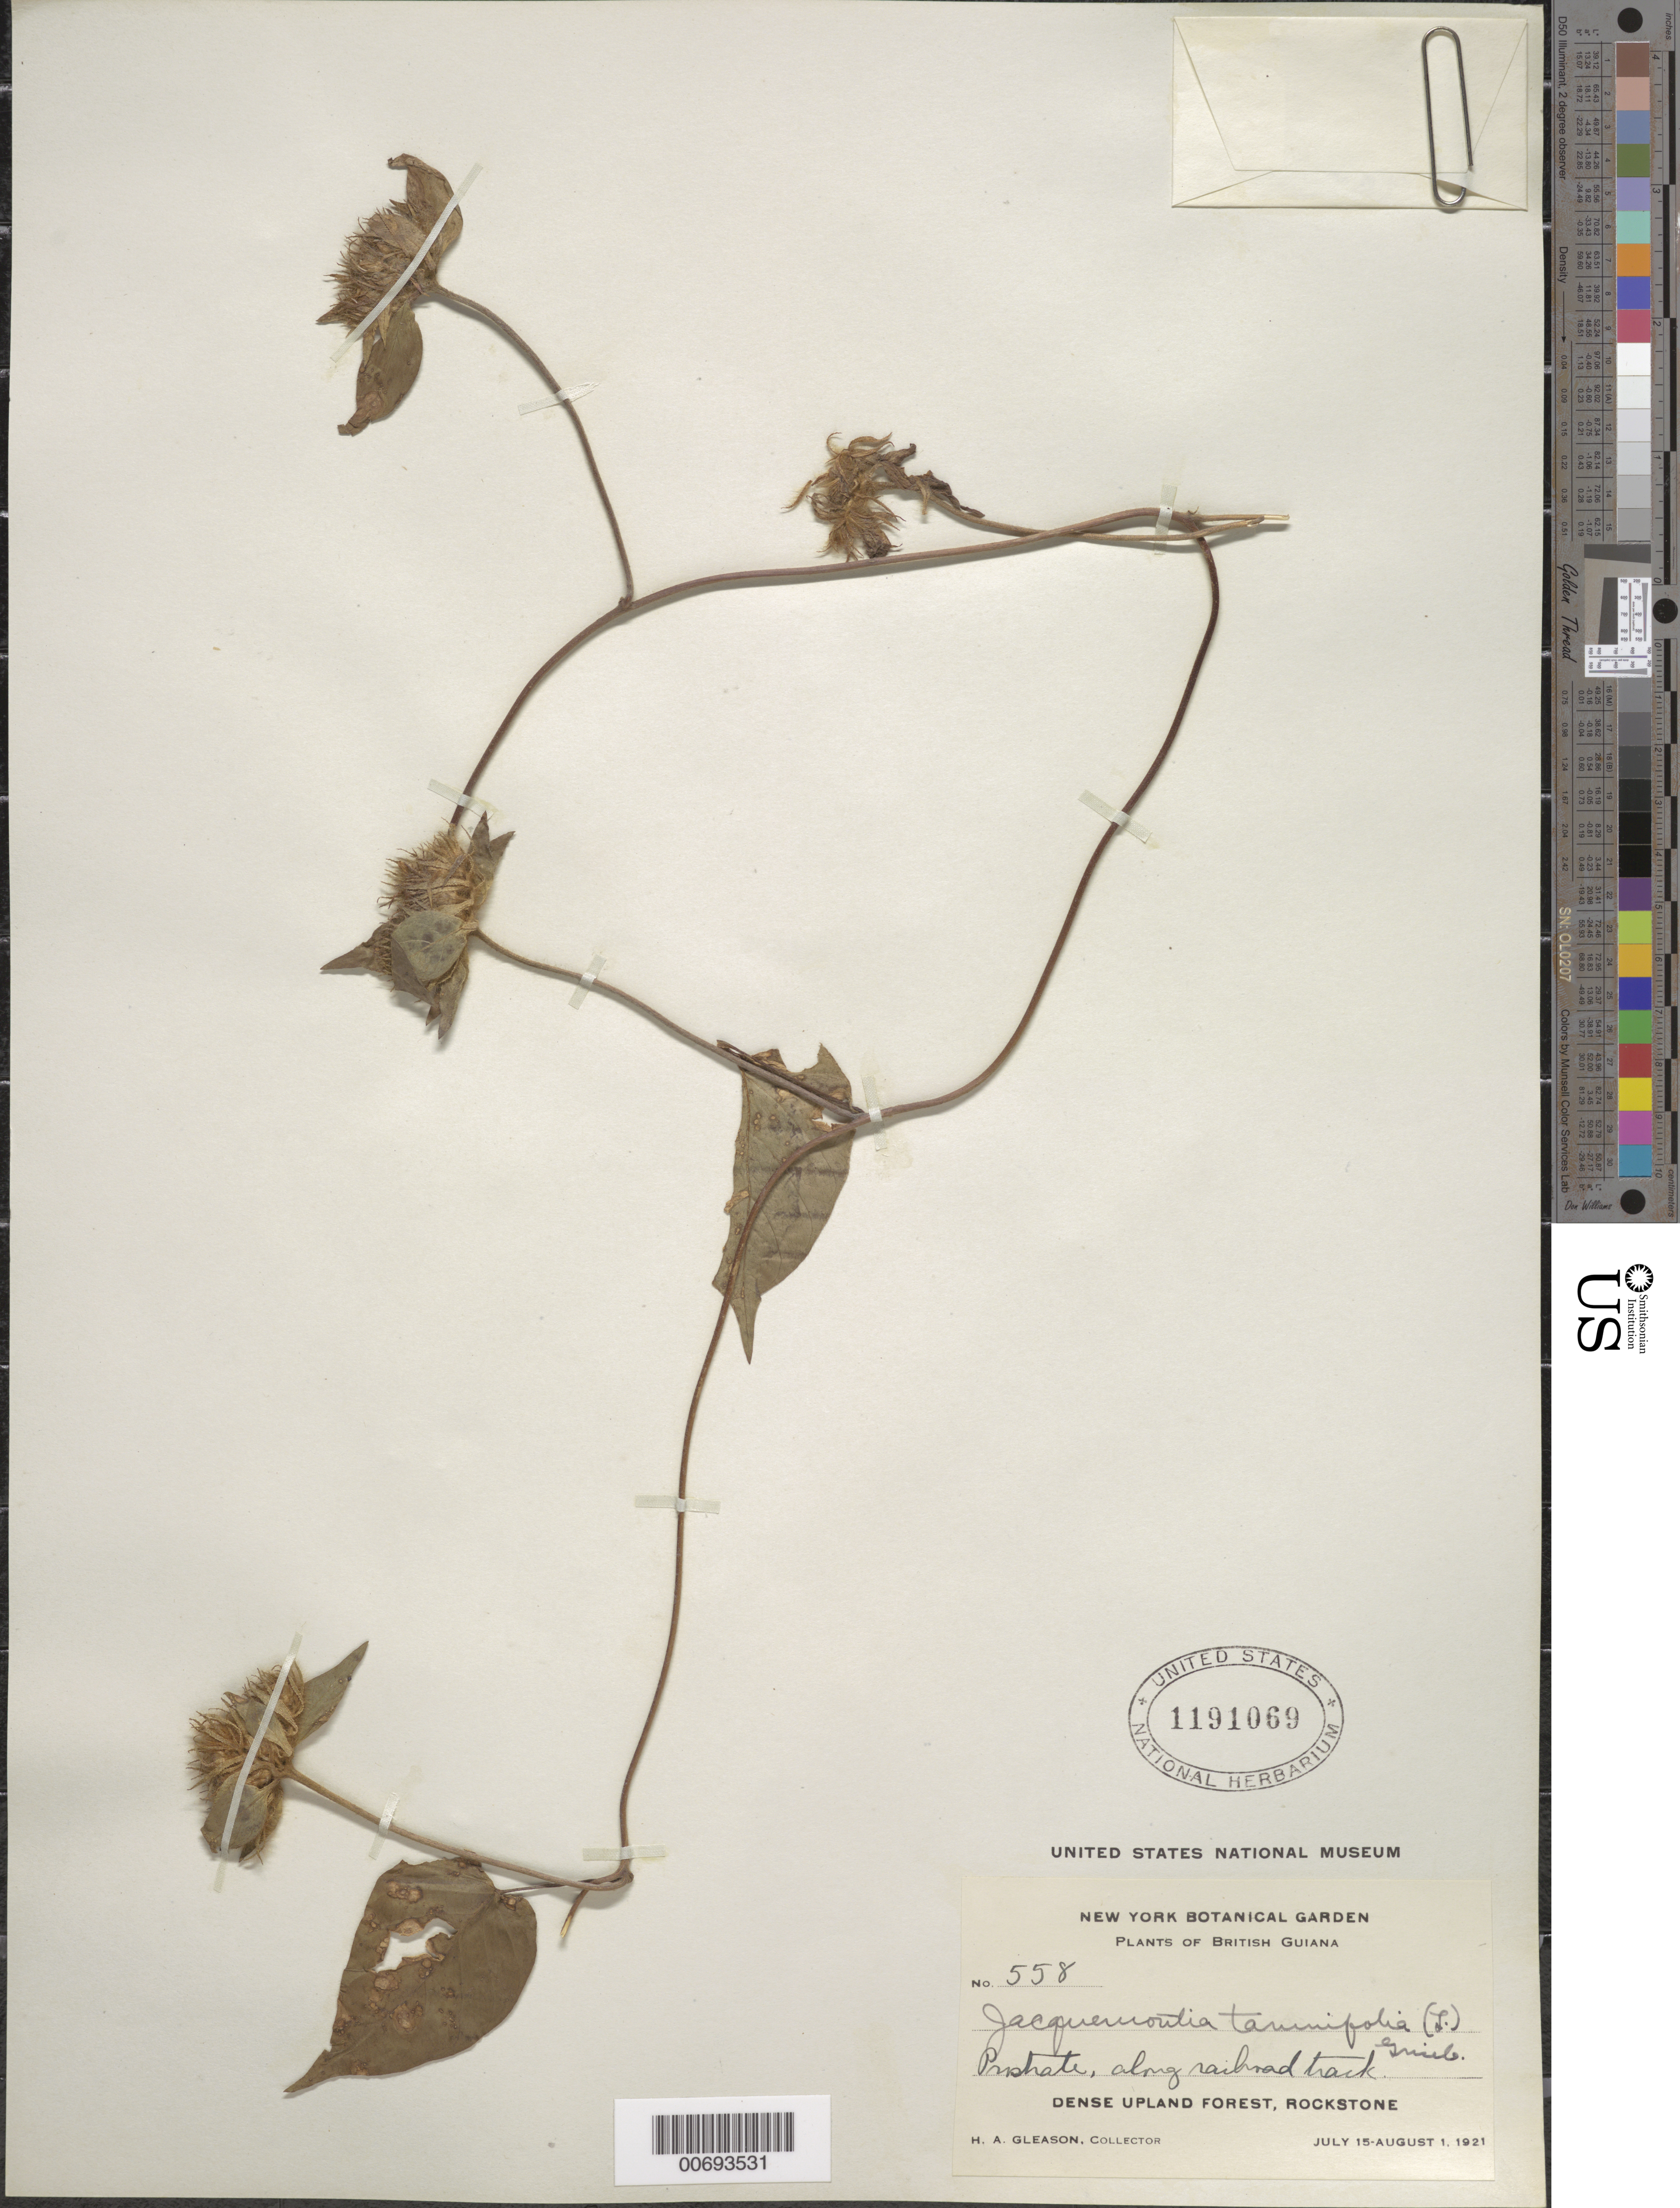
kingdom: Plantae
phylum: Tracheophyta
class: Magnoliopsida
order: Solanales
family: Convolvulaceae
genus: Jacquemontia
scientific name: Jacquemontia tamnifolia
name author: (L.) Griseb.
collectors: H. A. Gleason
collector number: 558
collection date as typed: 15-Jul-21 to 1-Aug-21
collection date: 1921-07-15/1921-08-01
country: Guyana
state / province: U. Demerara-Berbice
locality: Rockstone, in and about the village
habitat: Prostrate along railroad track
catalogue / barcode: US 1191069